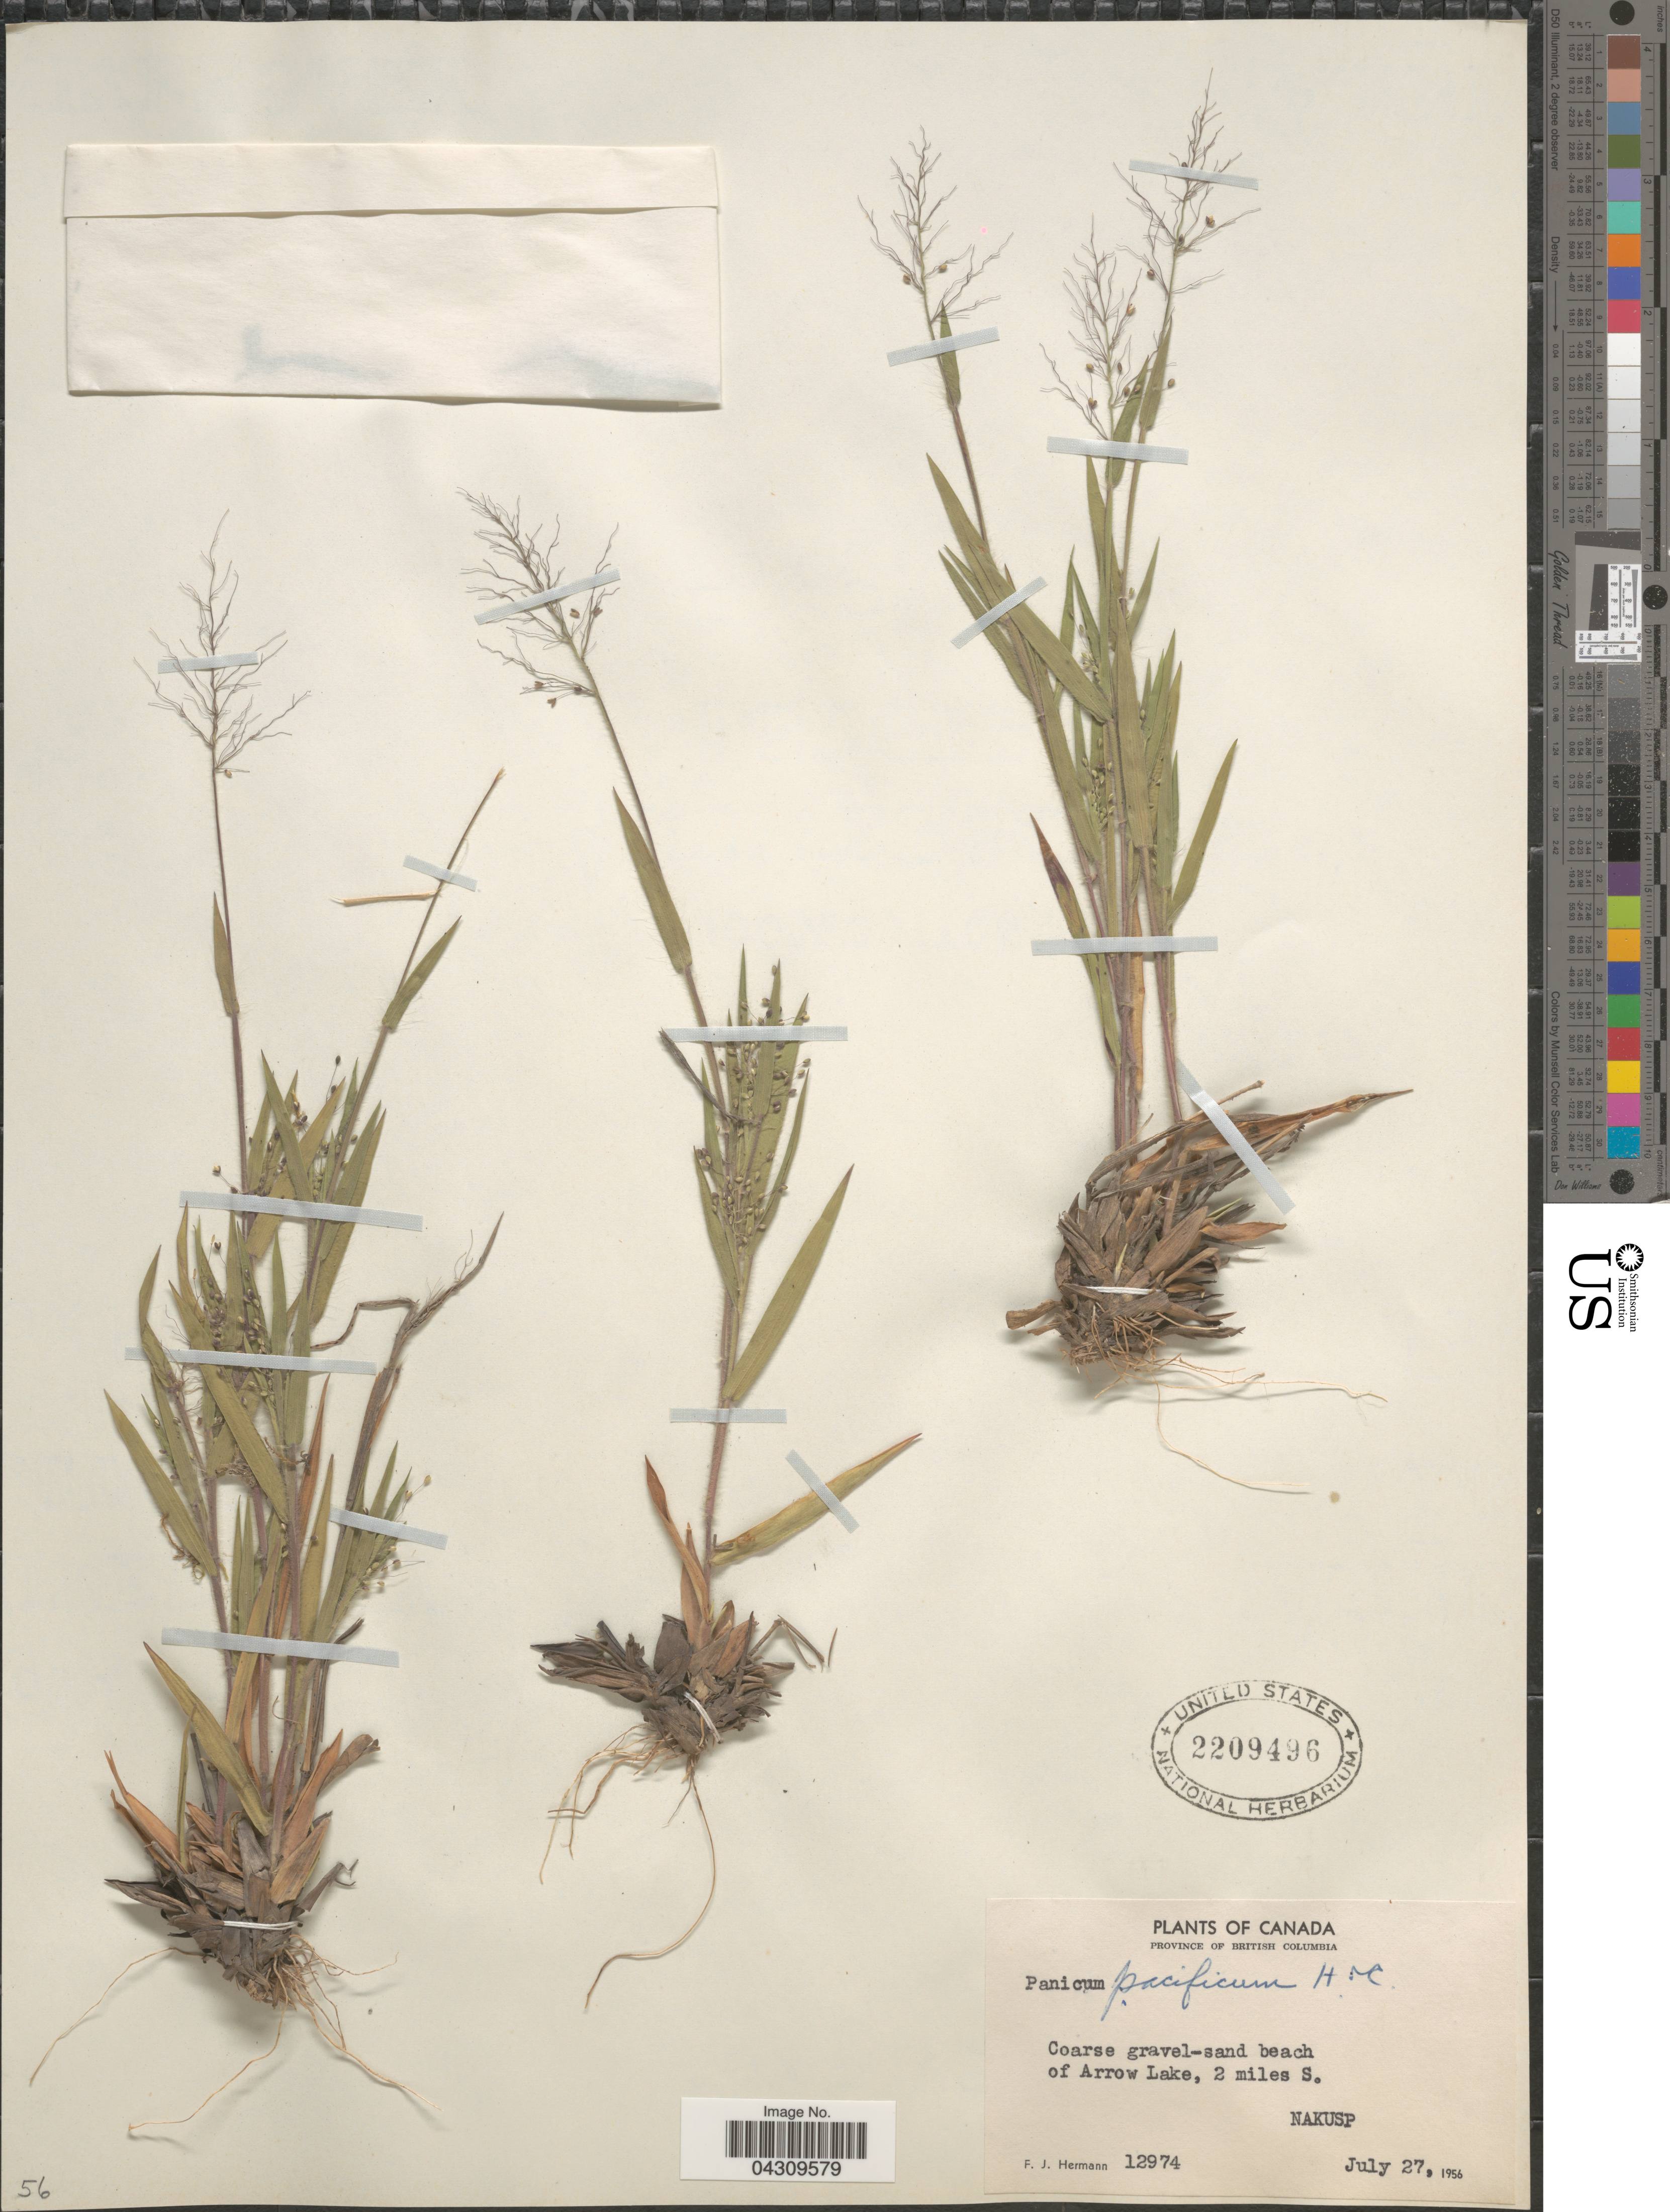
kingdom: Plantae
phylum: Tracheophyta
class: Liliopsida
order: Poales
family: Poaceae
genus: Dichanthelium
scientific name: Dichanthelium acuminatum var. acuminatum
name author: (Sw.) Gould & C.A. Clark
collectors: F. J. Hermann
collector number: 12974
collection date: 1956-07-27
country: Canada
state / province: British Columbia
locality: Coarse gravel-sand beach of Arrow Lake, 2 miles S. Naskusp.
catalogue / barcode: US 2209496